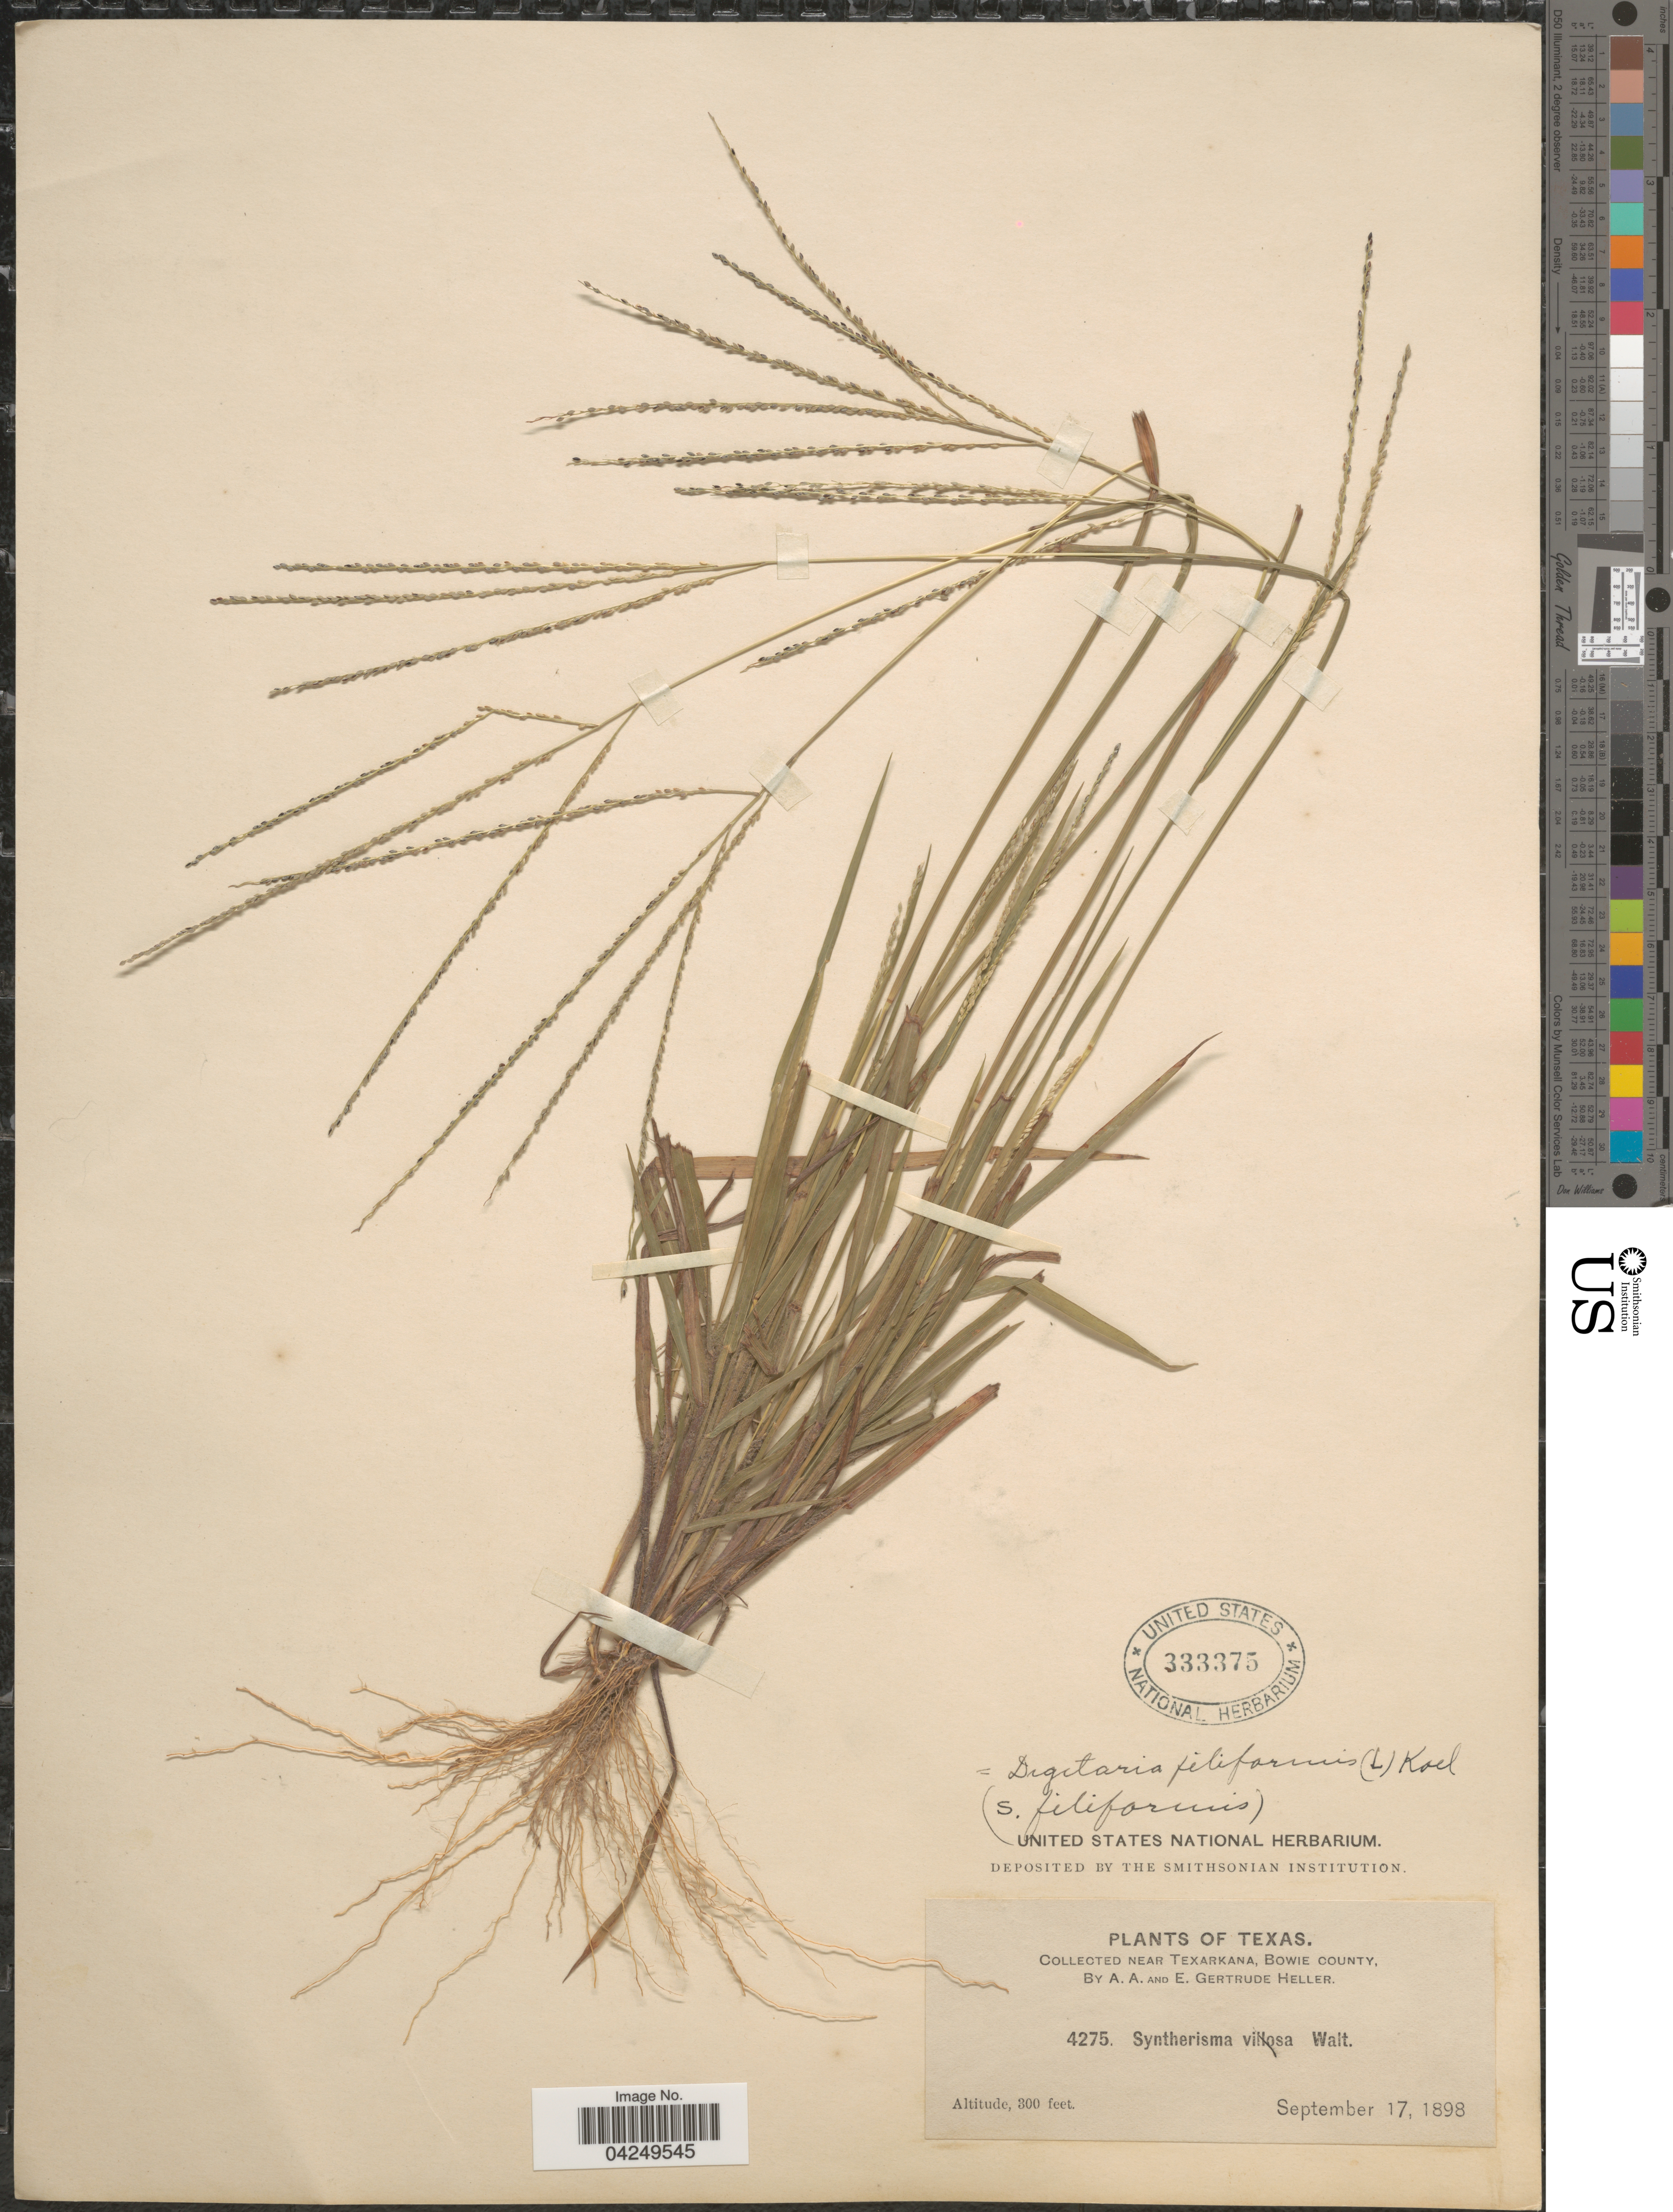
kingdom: Plantae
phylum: Tracheophyta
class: Liliopsida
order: Poales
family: Poaceae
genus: Digitaria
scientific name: Digitaria filiformis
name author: (L.) Koeler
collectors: A. A. Heller & E. G. Heller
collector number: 4275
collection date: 1898-09-17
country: United States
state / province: Texas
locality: Near Texarkana, Bowie County.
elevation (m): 91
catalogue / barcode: US 333375